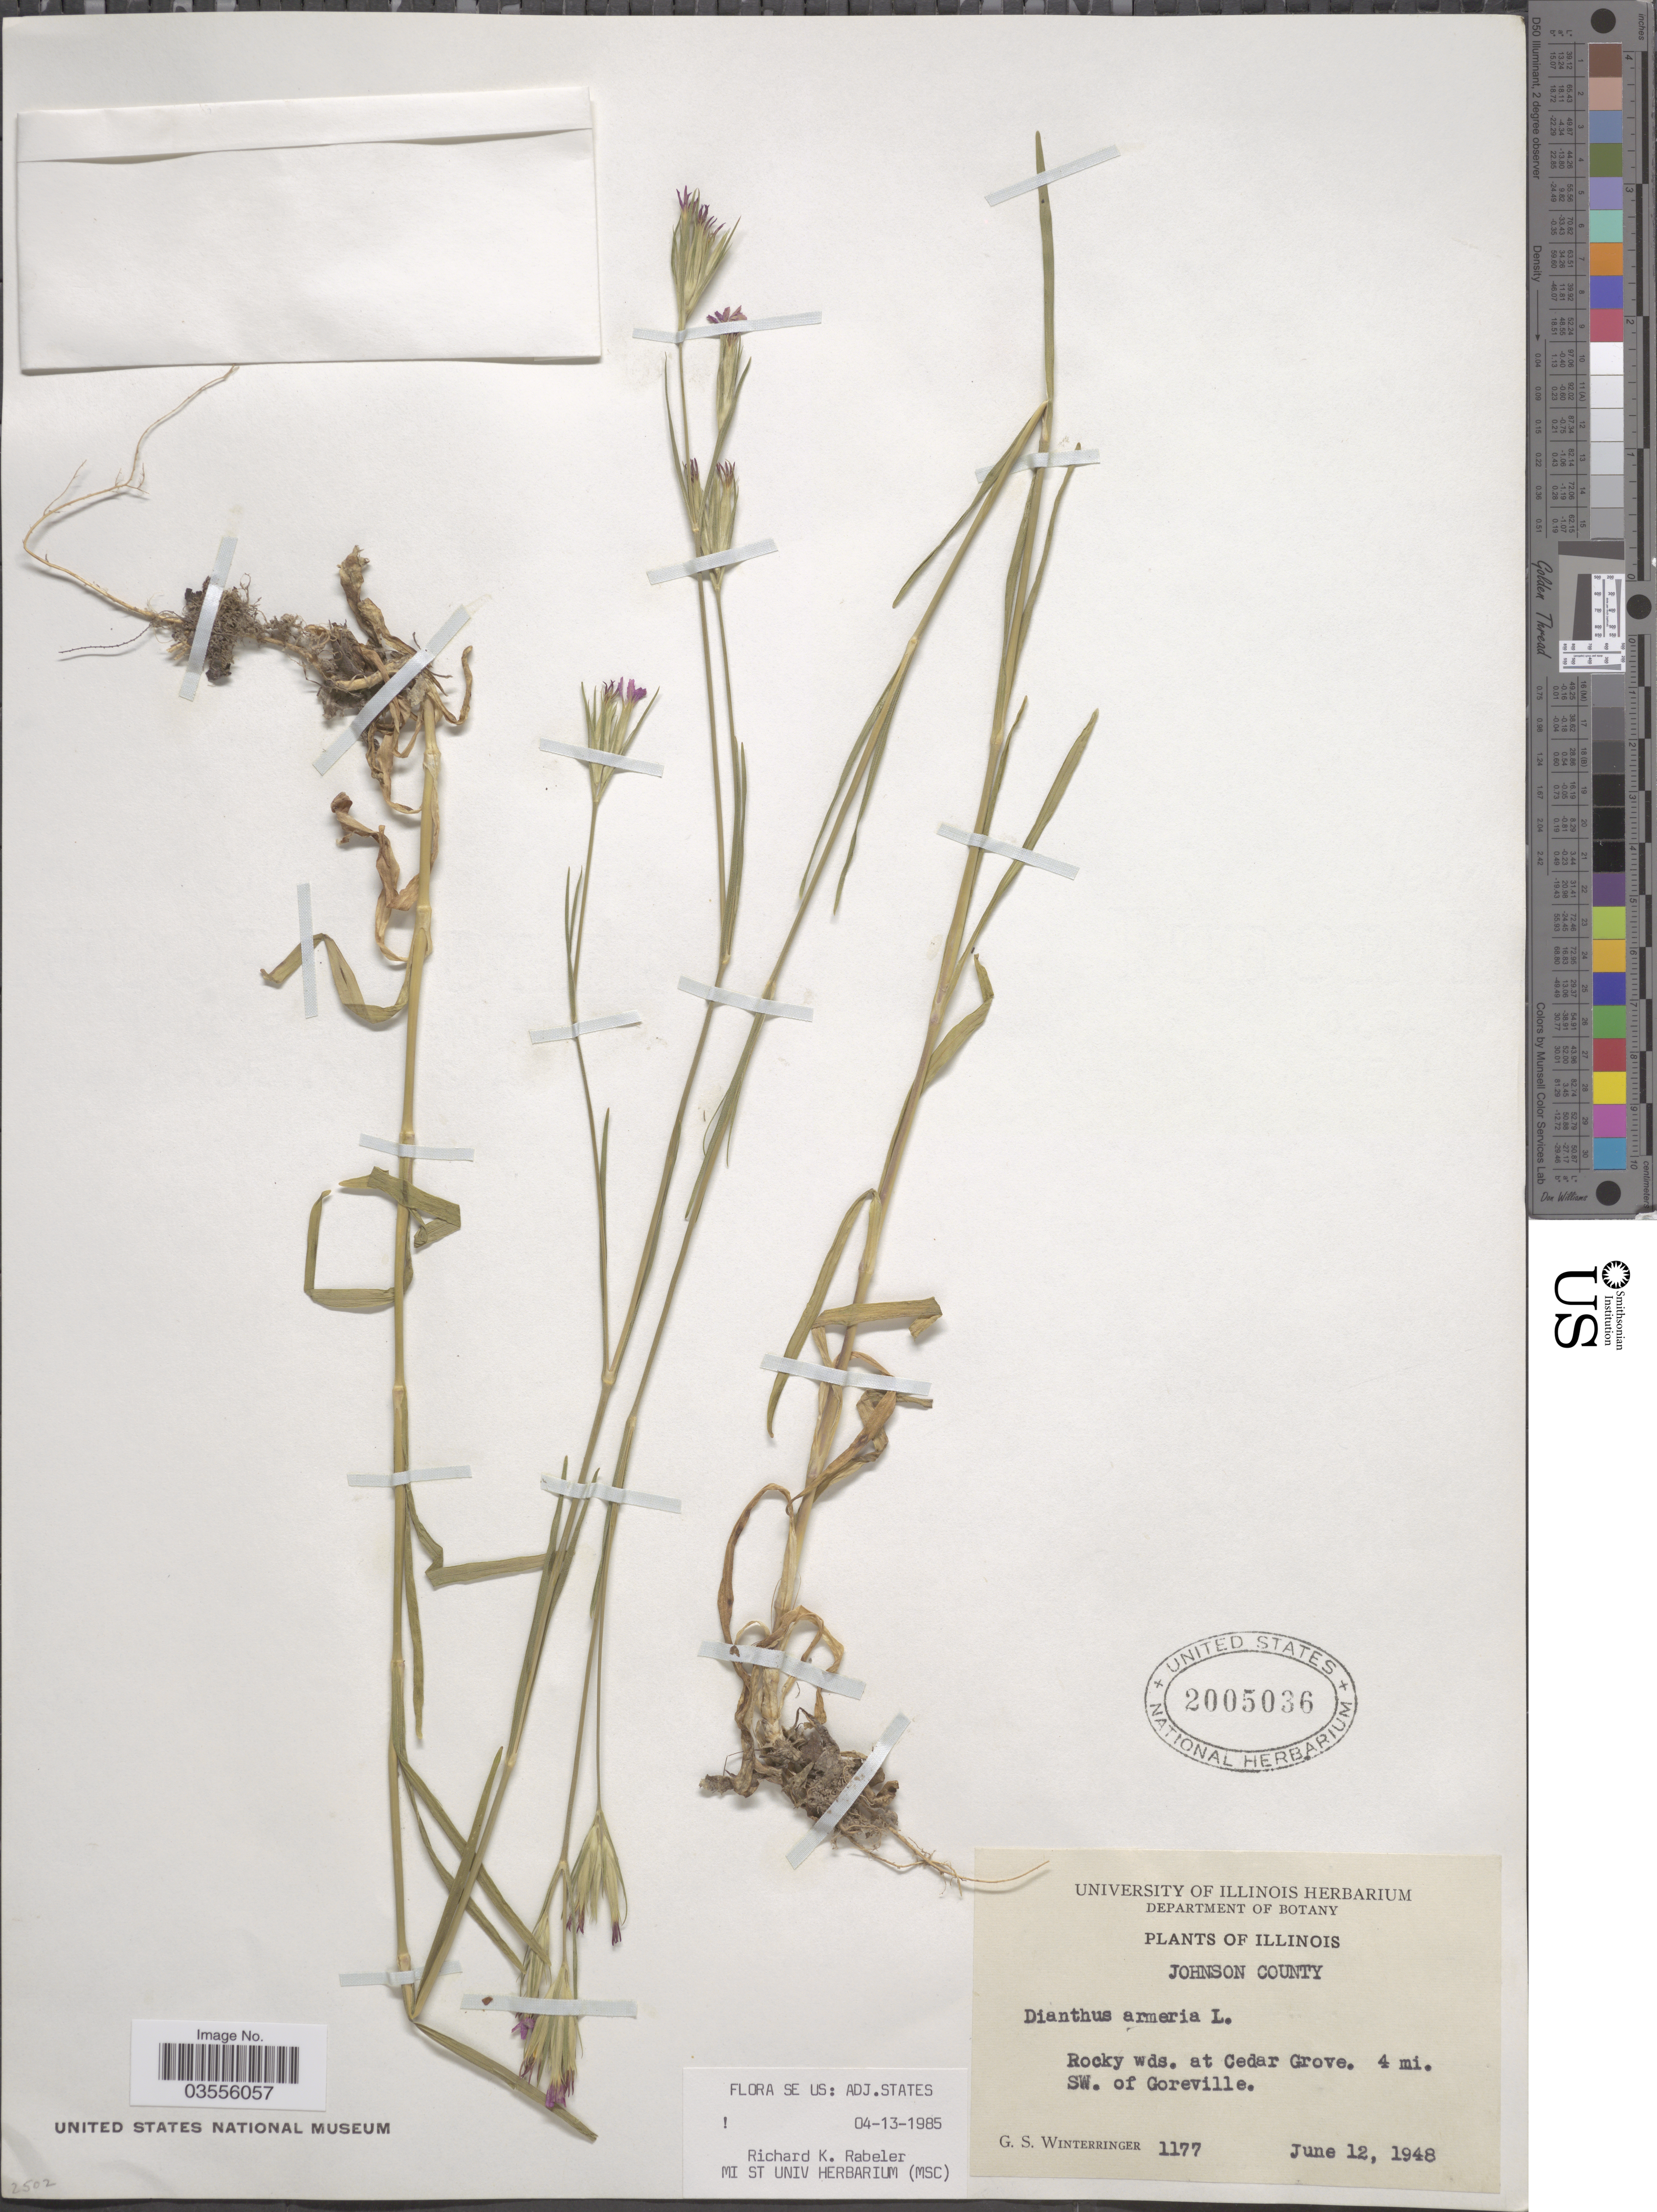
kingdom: Plantae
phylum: Tracheophyta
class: Magnoliopsida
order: Caryophyllales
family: Caryophyllaceae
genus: Dianthus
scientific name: Dianthus armeria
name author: L.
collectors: G. Winterringer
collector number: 1177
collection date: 1948-06-12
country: United States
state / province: Illinois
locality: Johnson County. Cedar Grove. 4 mi. SW. of Goreville.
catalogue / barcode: US 2005036